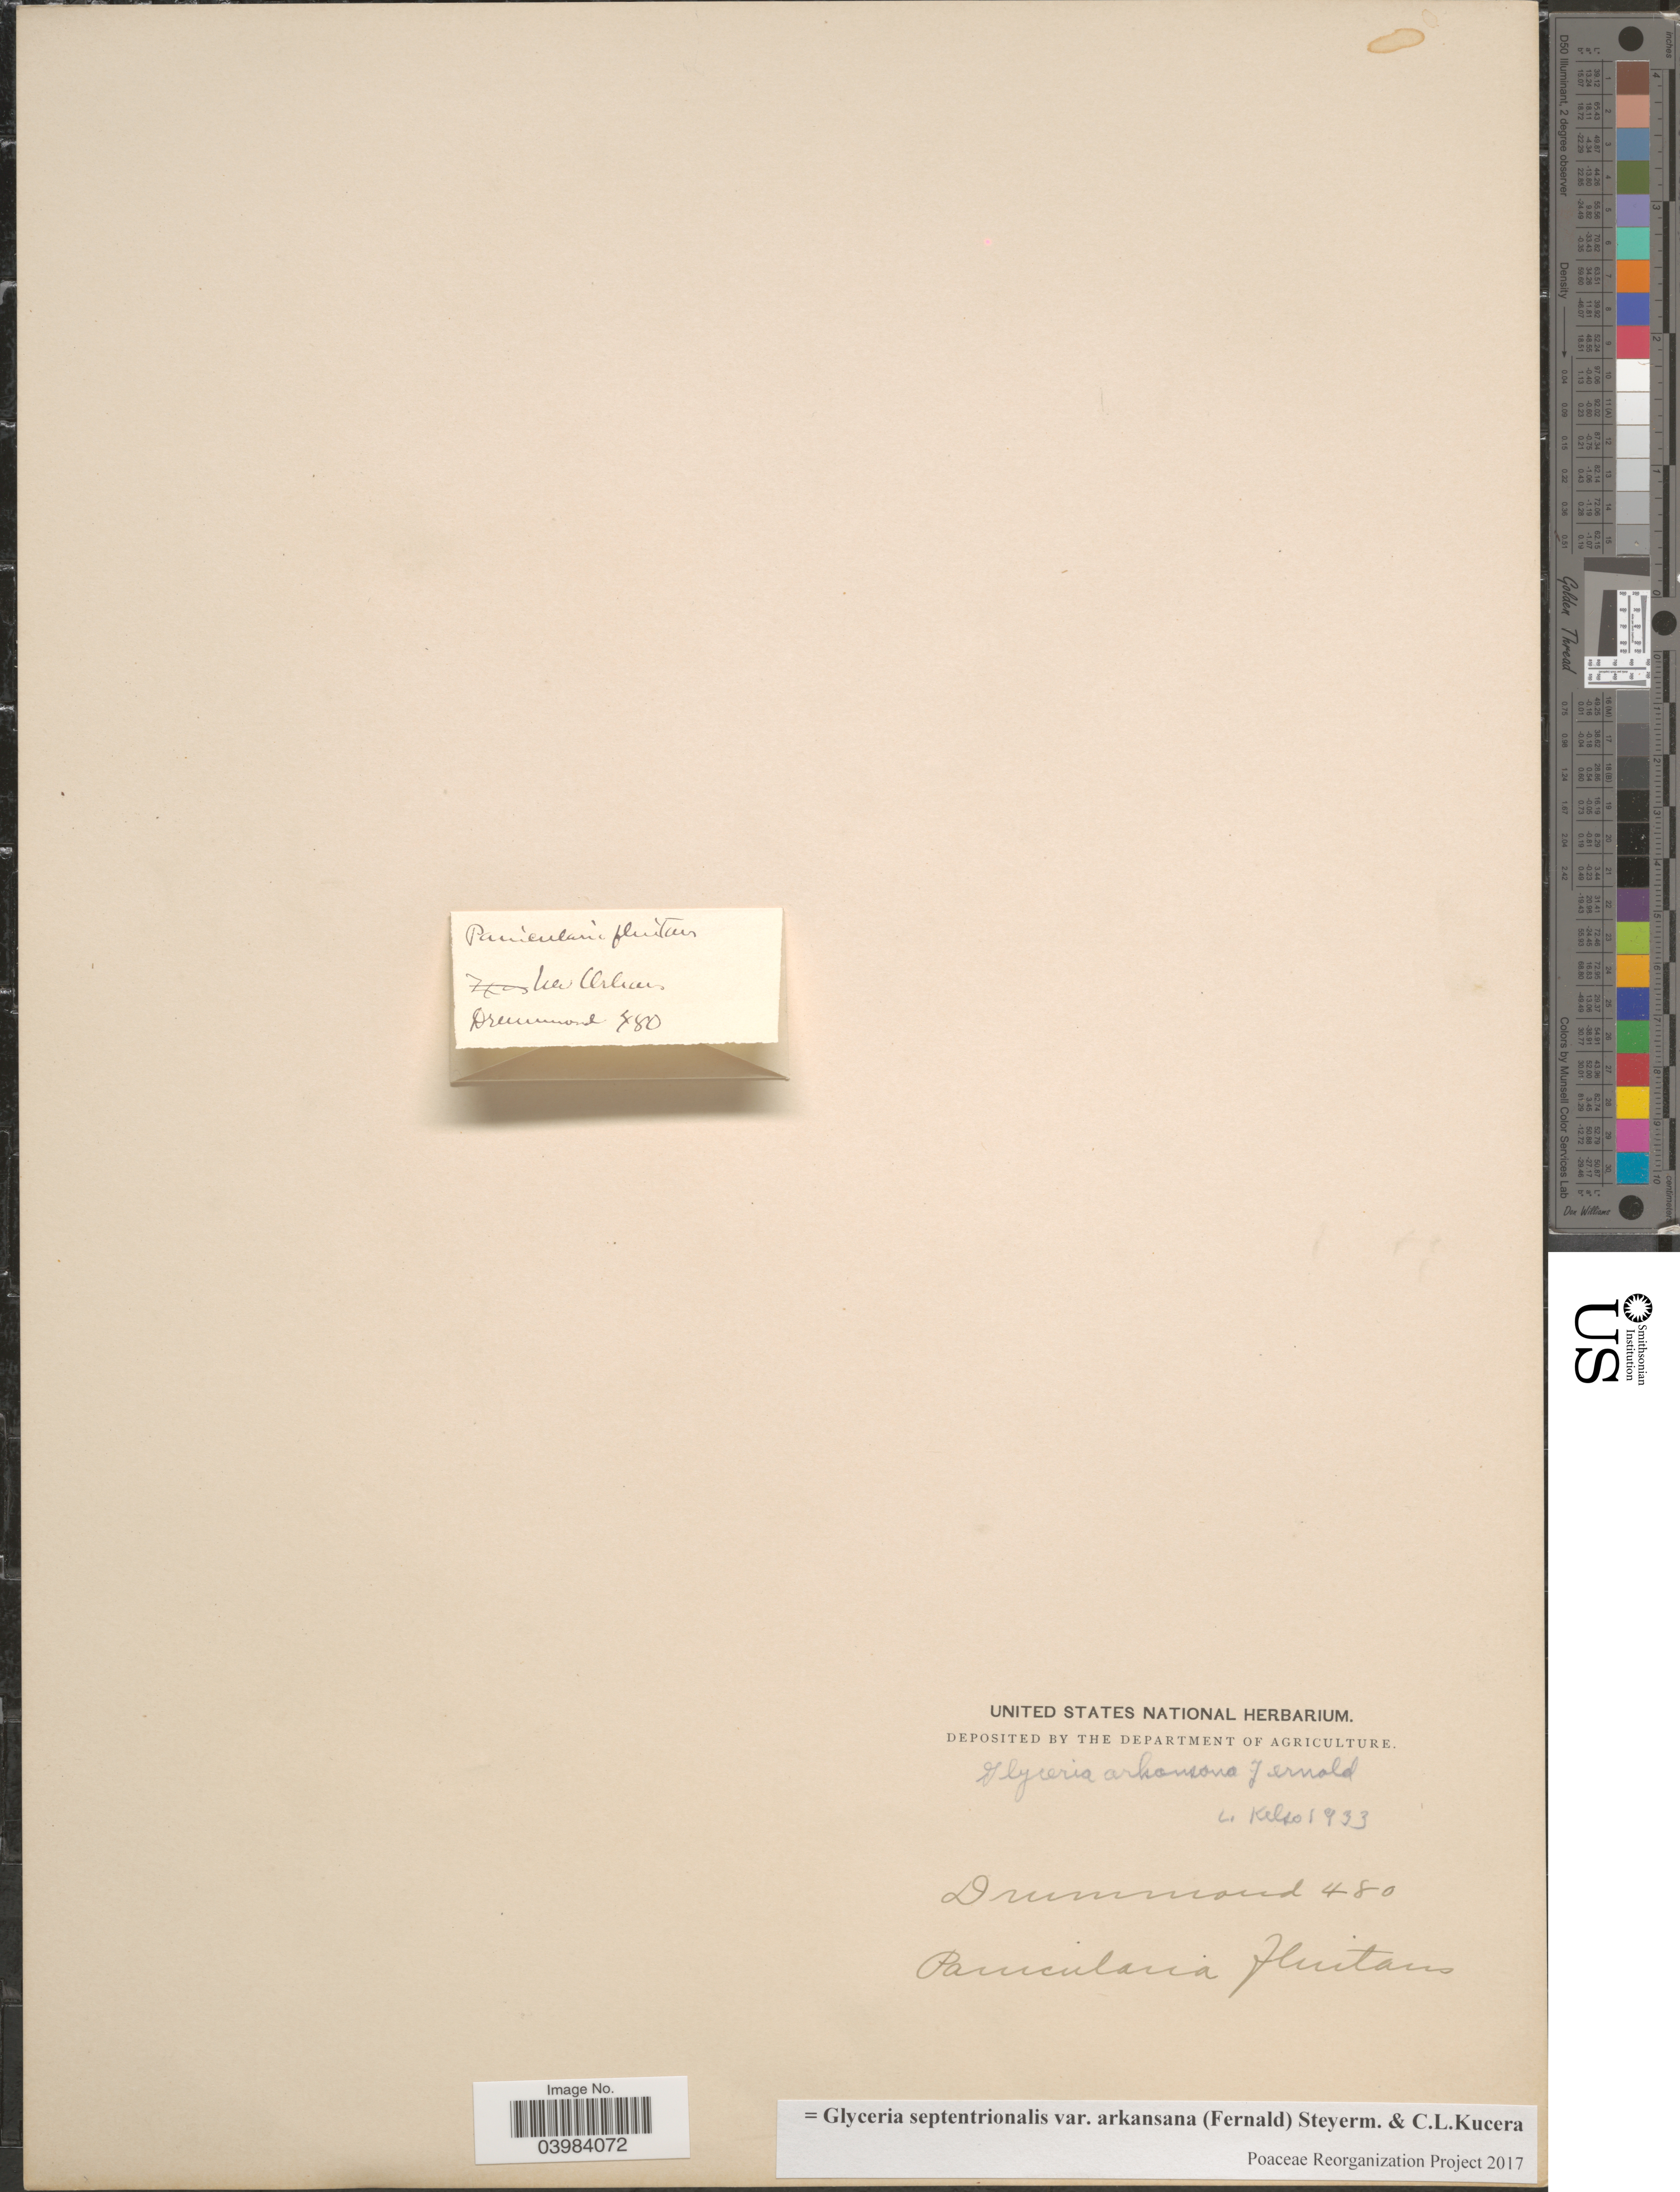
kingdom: Plantae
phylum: Tracheophyta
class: Liliopsida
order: Poales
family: Poaceae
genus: Glyceria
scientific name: Glyceria septentrionalis var. arkansana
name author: (Fernald) Steyerm. & Kucera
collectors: -. Drummond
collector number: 480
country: United States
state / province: Louisiana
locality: New Orleans.